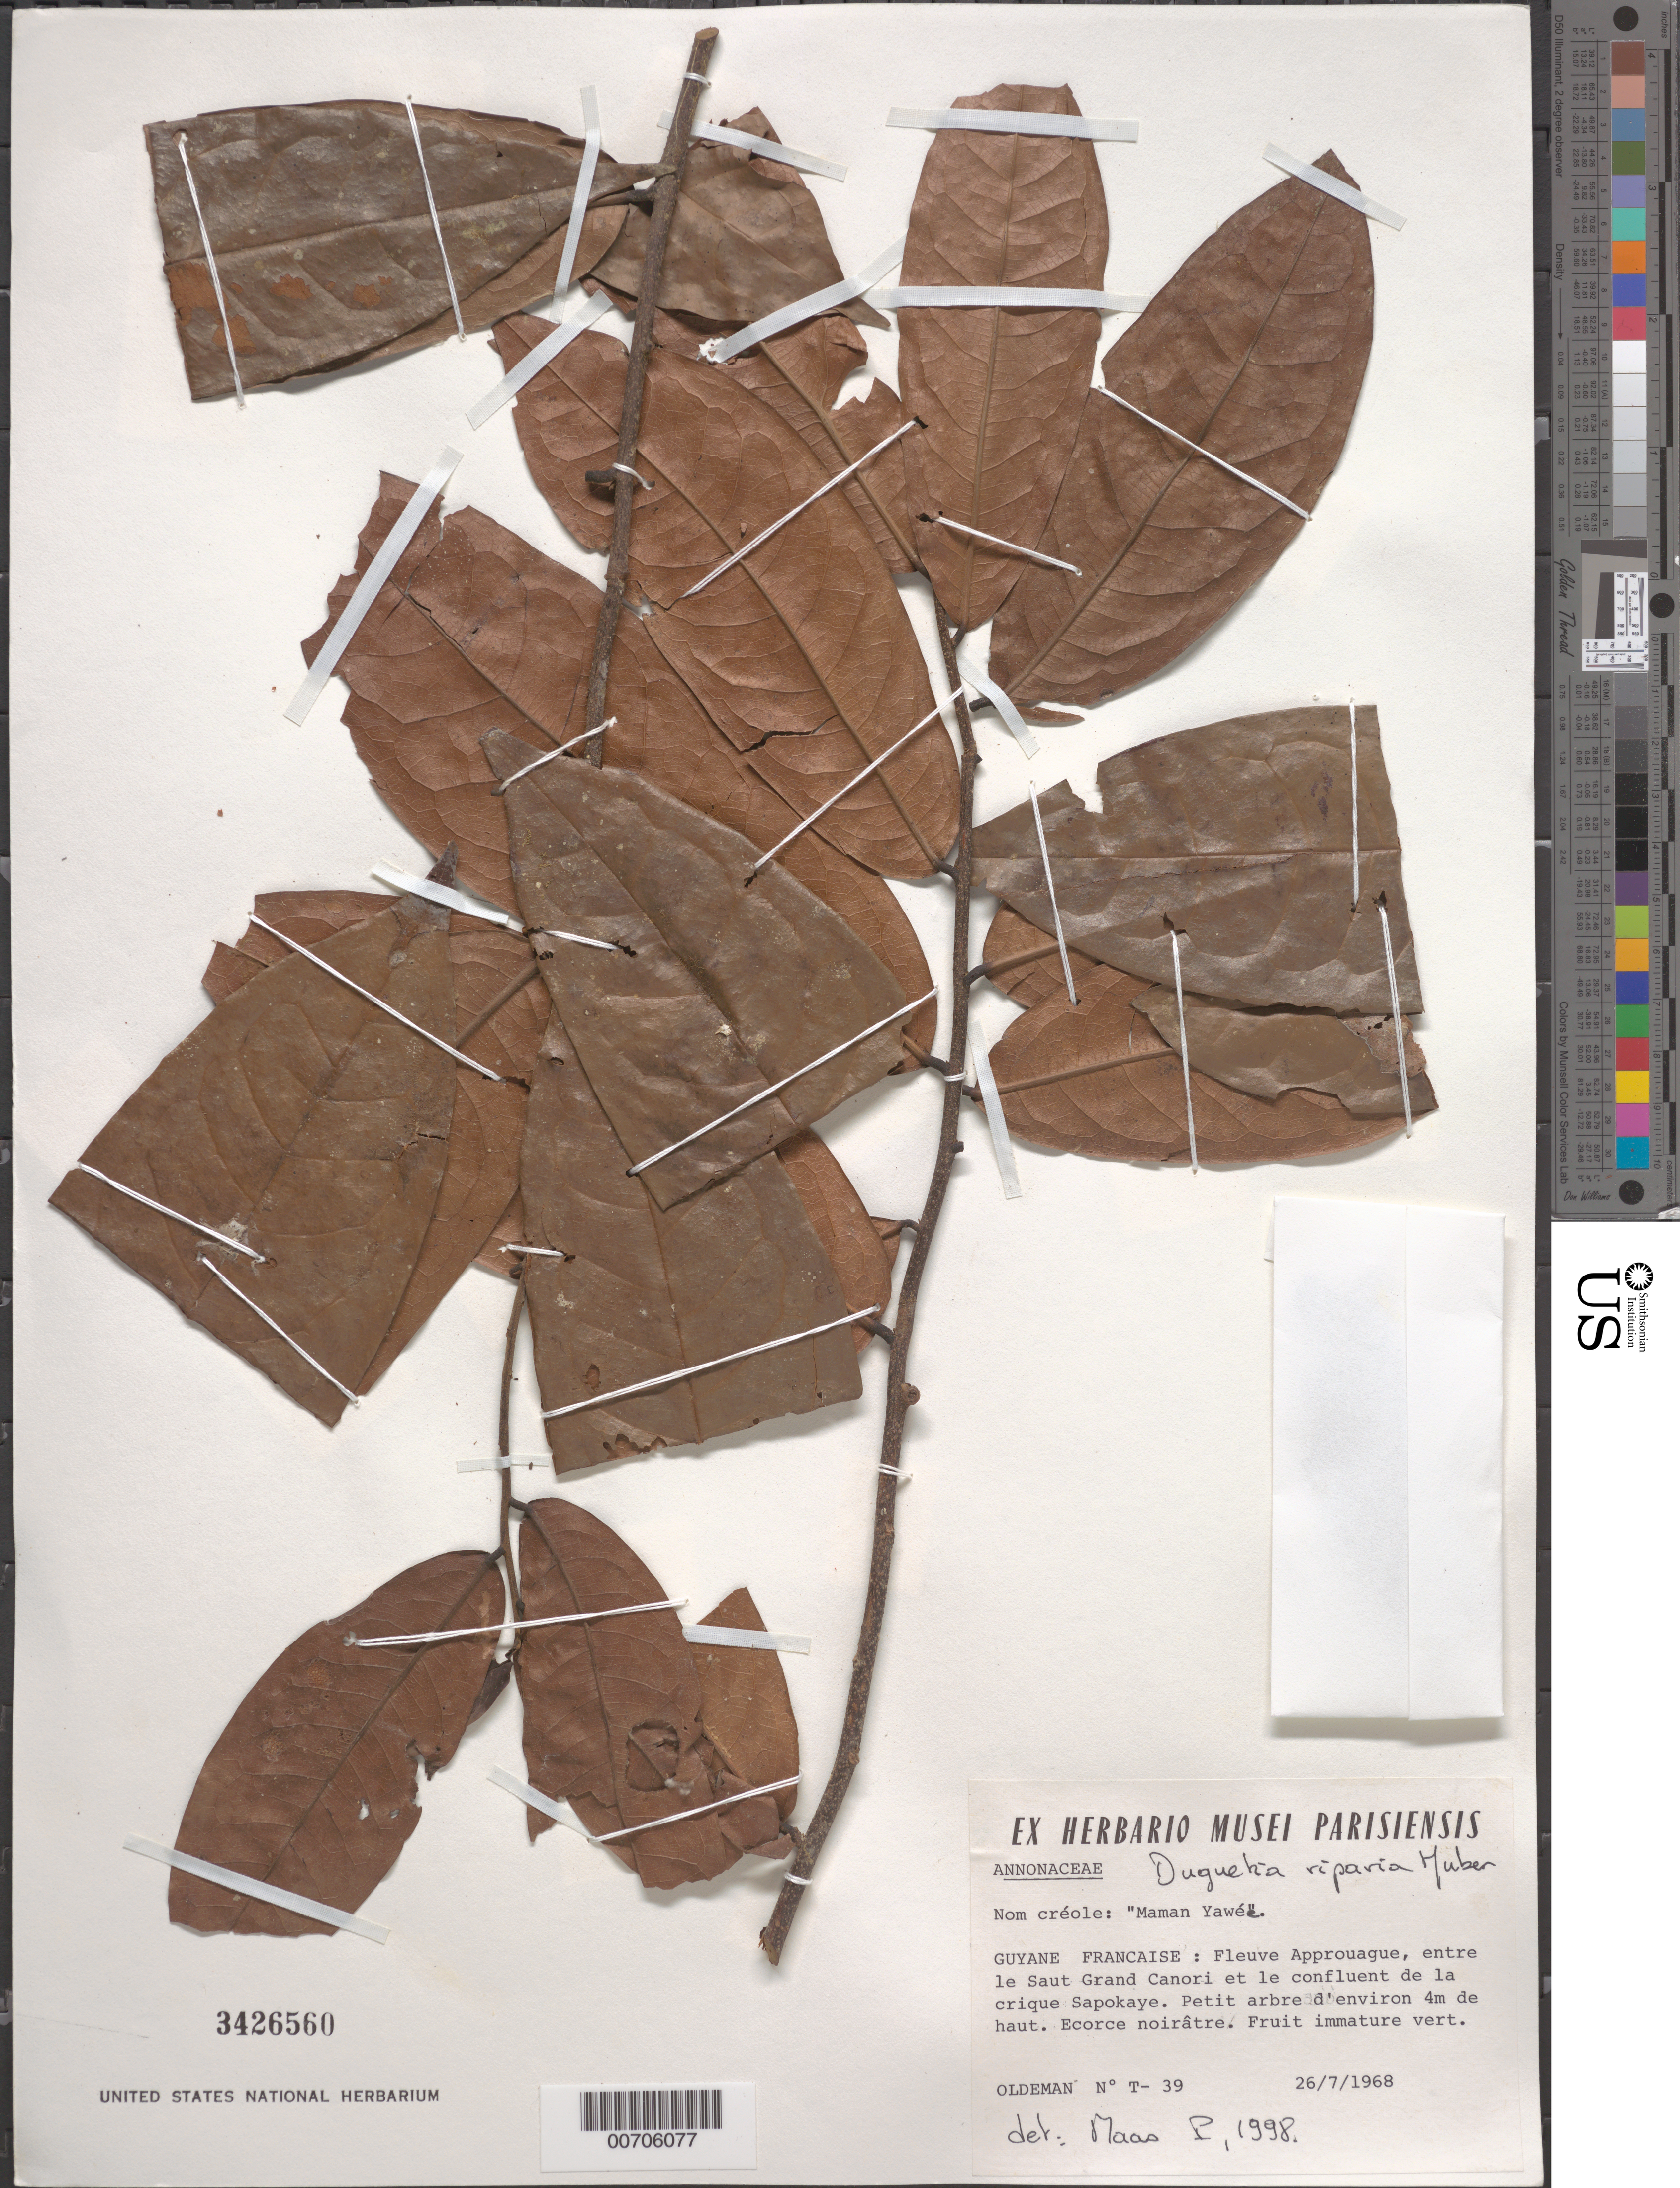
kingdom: Plantae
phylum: Tracheophyta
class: Magnoliopsida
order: Magnoliales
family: Annonaceae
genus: Duguetia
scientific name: Duguetia riparia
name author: Huber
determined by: Maas, Paul J. M.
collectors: R. Oldeman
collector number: T 39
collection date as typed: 26-Jul-68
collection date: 1968-07-26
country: French Guiana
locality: Approuague R., entre le saut Grand Cañori et confl. Crique Sapokaye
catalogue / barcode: US 3426560